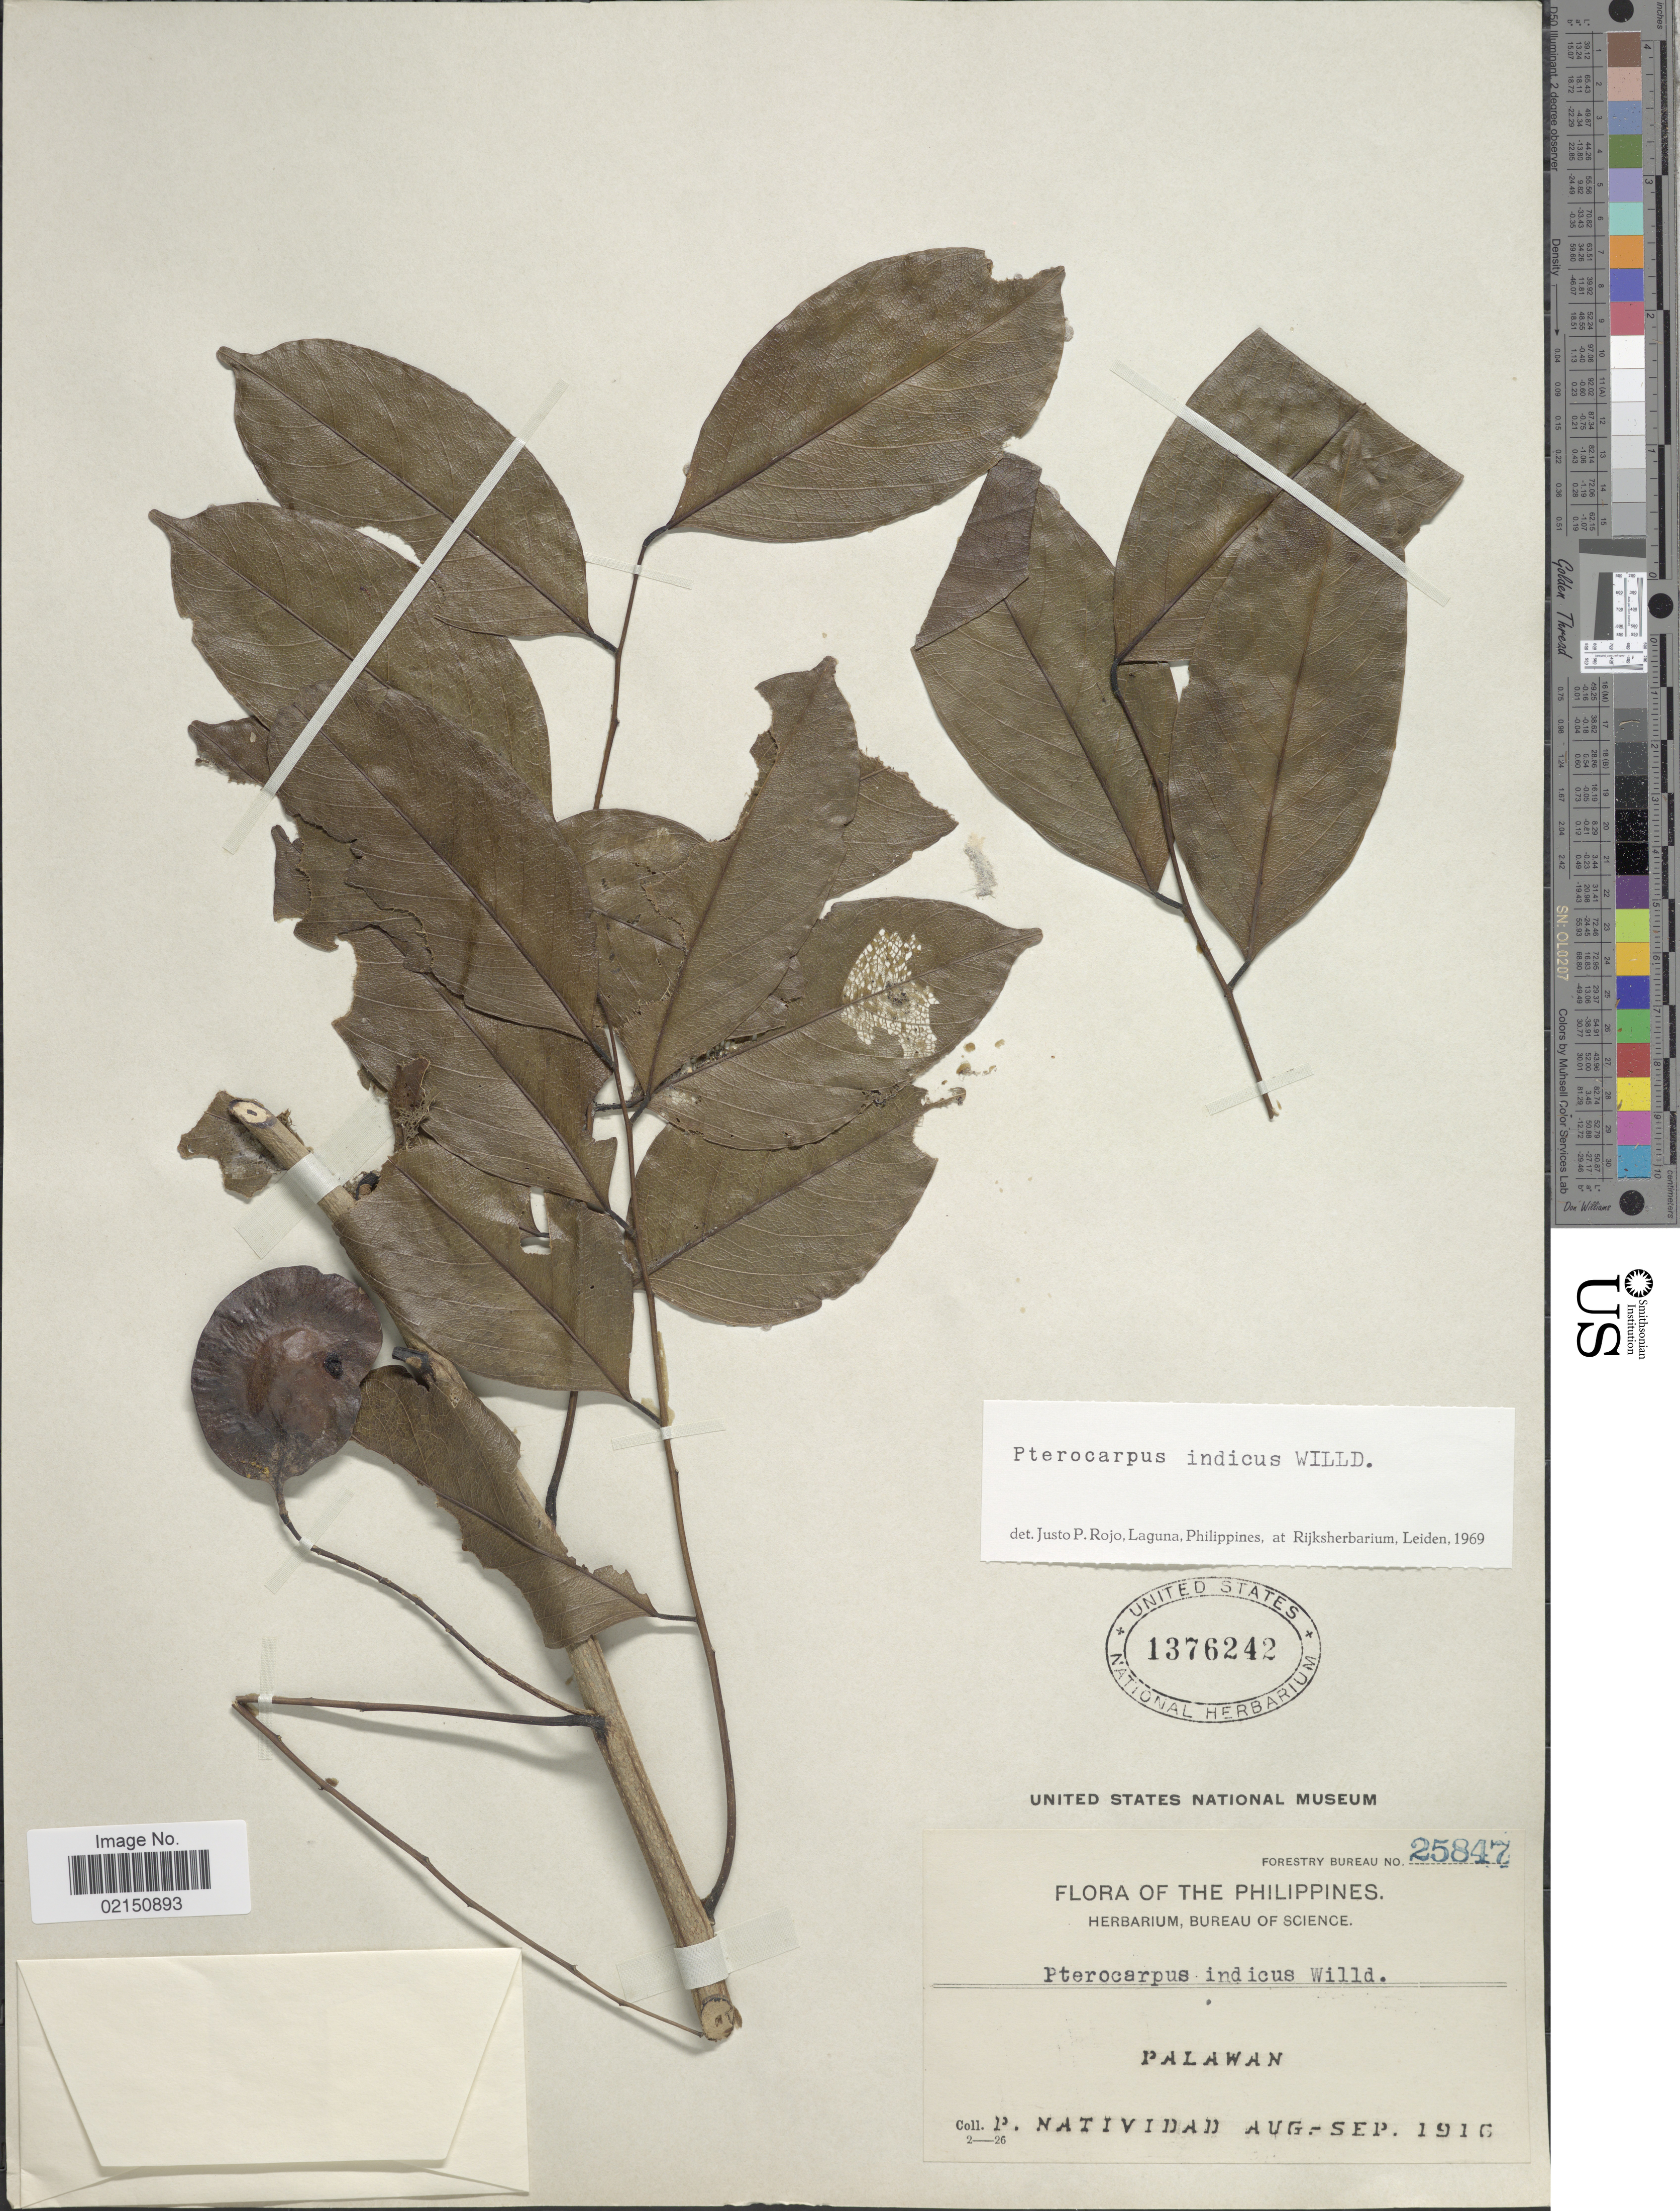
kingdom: Plantae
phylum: Tracheophyta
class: Magnoliopsida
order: Fabales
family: Fabaceae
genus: Pterocarpus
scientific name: Pterocarpus indicus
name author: Willd.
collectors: P. Natividad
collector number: Forestry Bureau 25847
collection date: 1916-08/1916-09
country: Philippines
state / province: Mimaropa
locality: Palawan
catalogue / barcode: US 1376242